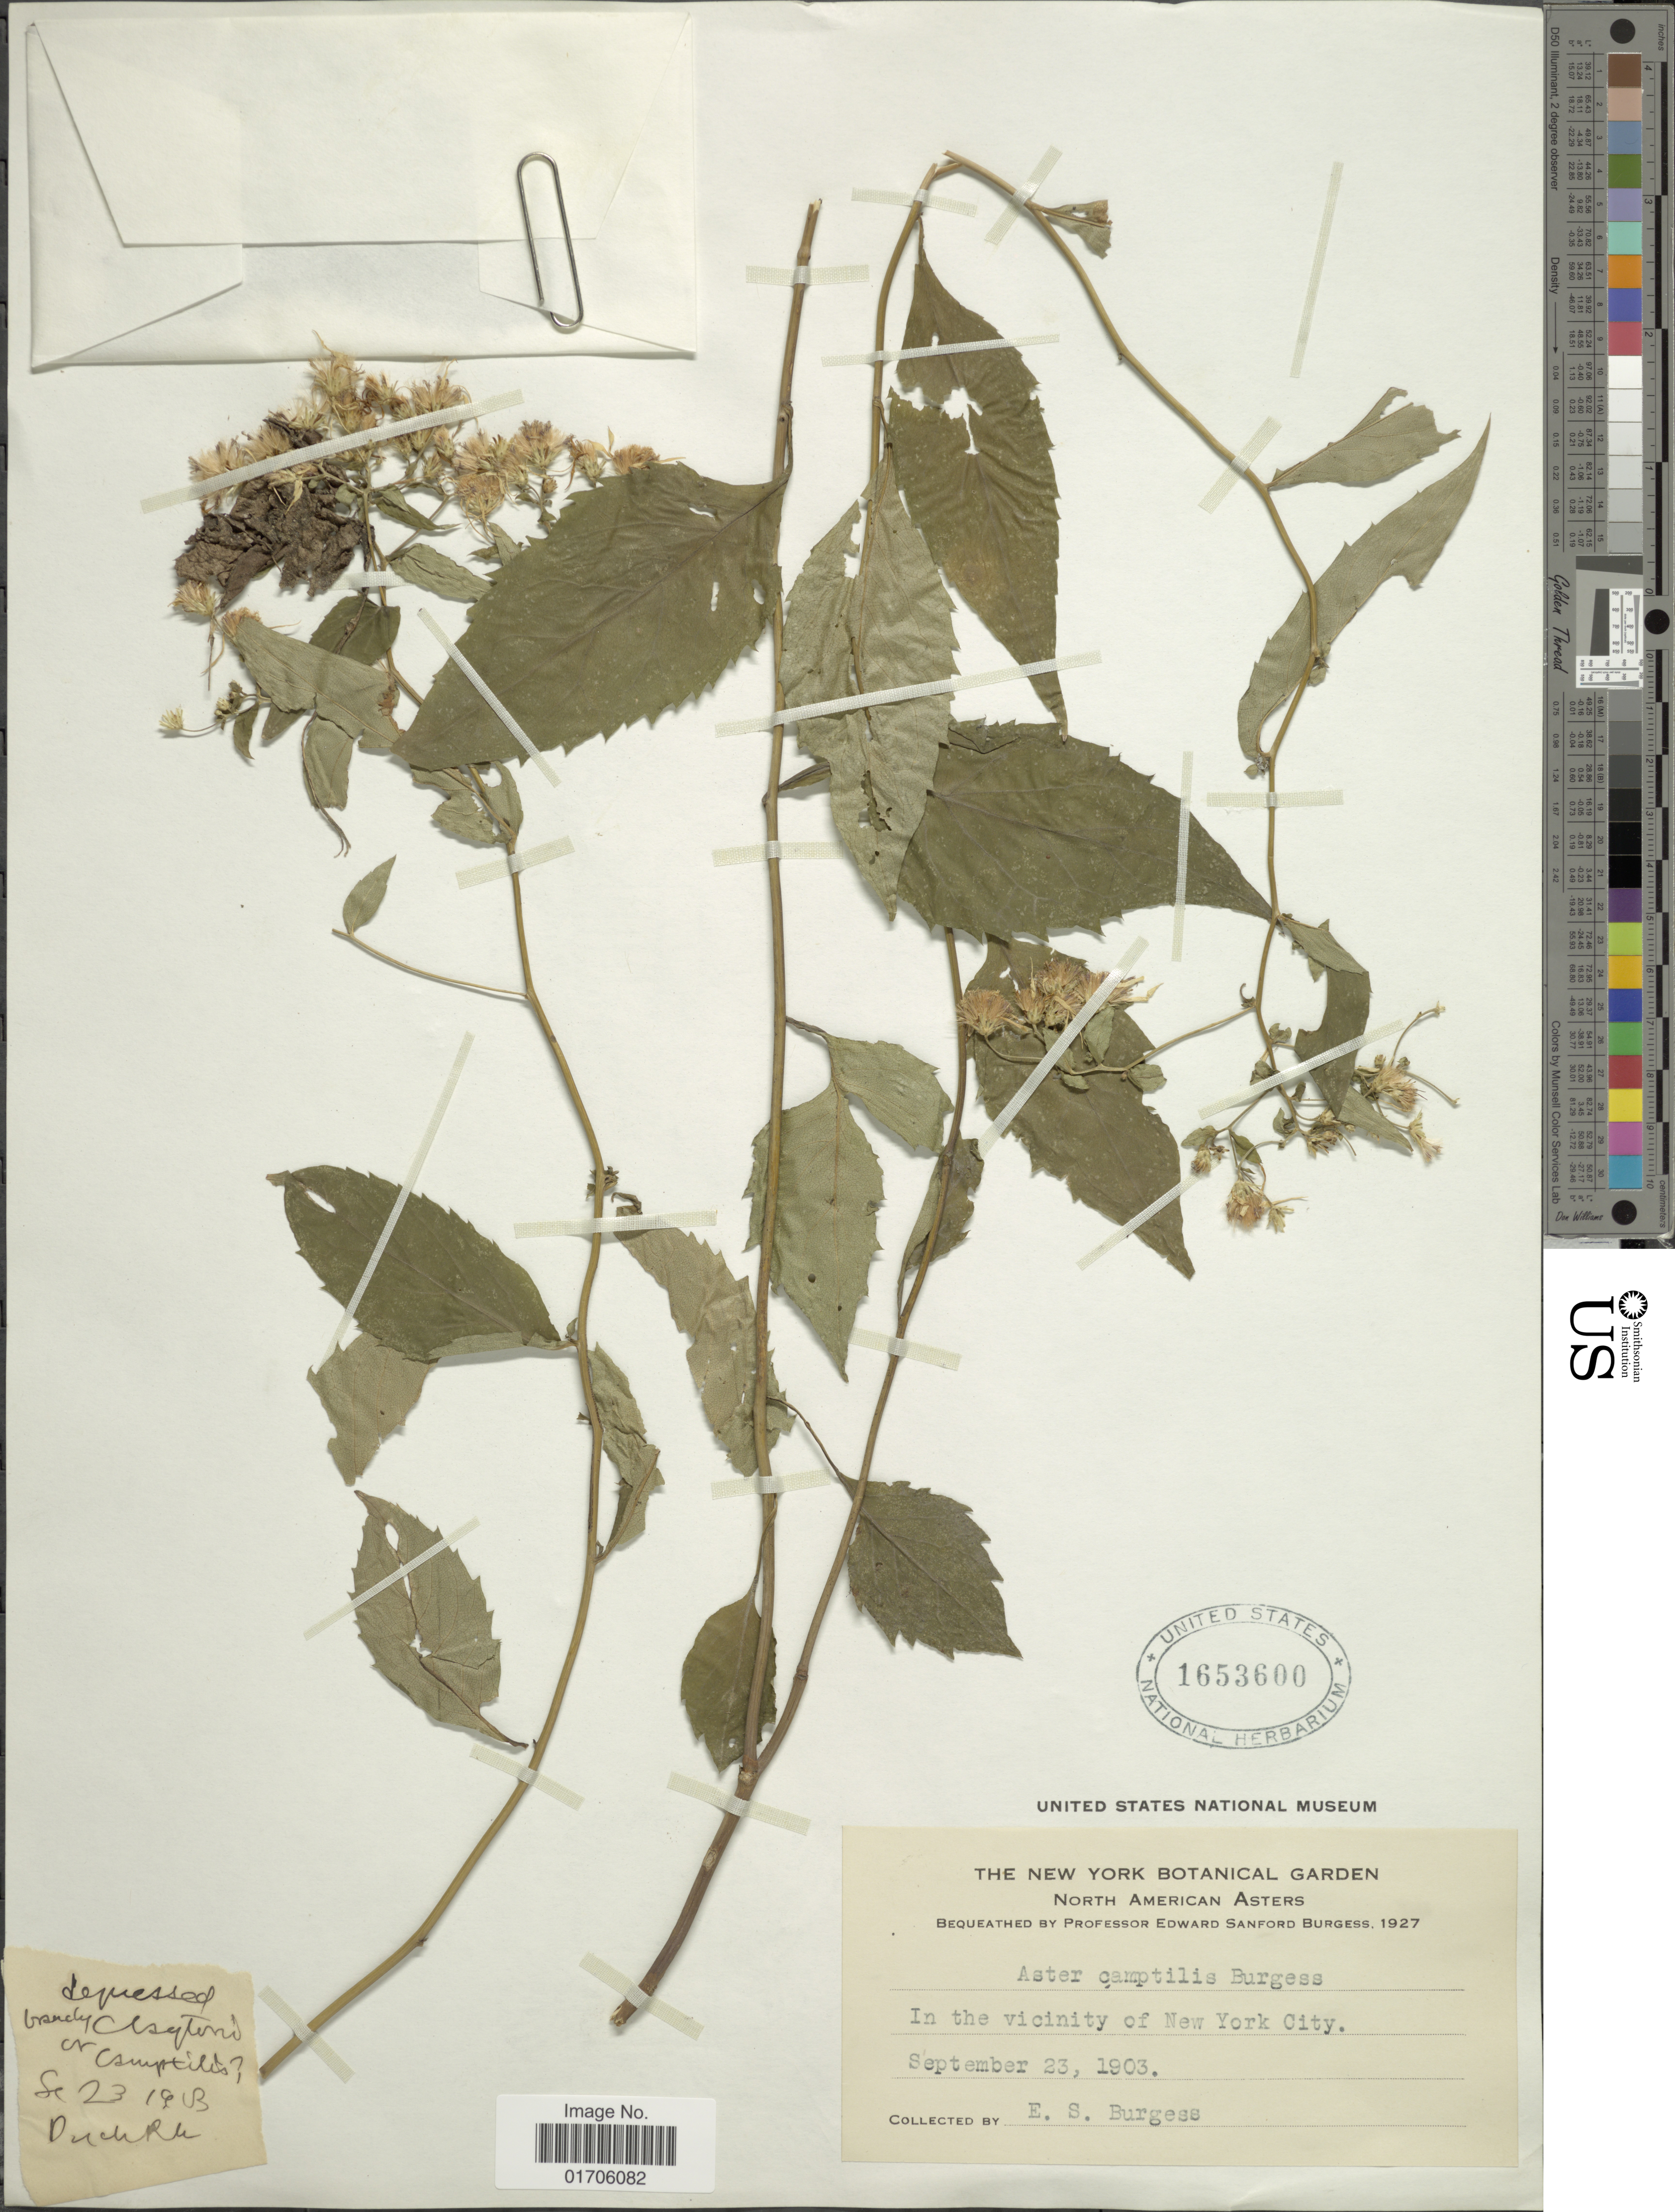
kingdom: Plantae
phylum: Tracheophyta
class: Magnoliopsida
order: Asterales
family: Asteraceae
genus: Aster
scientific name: Aster camptilis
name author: E.S. Burgess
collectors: E. Burgess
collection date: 1903-09-23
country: United States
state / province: New York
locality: In the vicinity of New York City.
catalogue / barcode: US 1653600